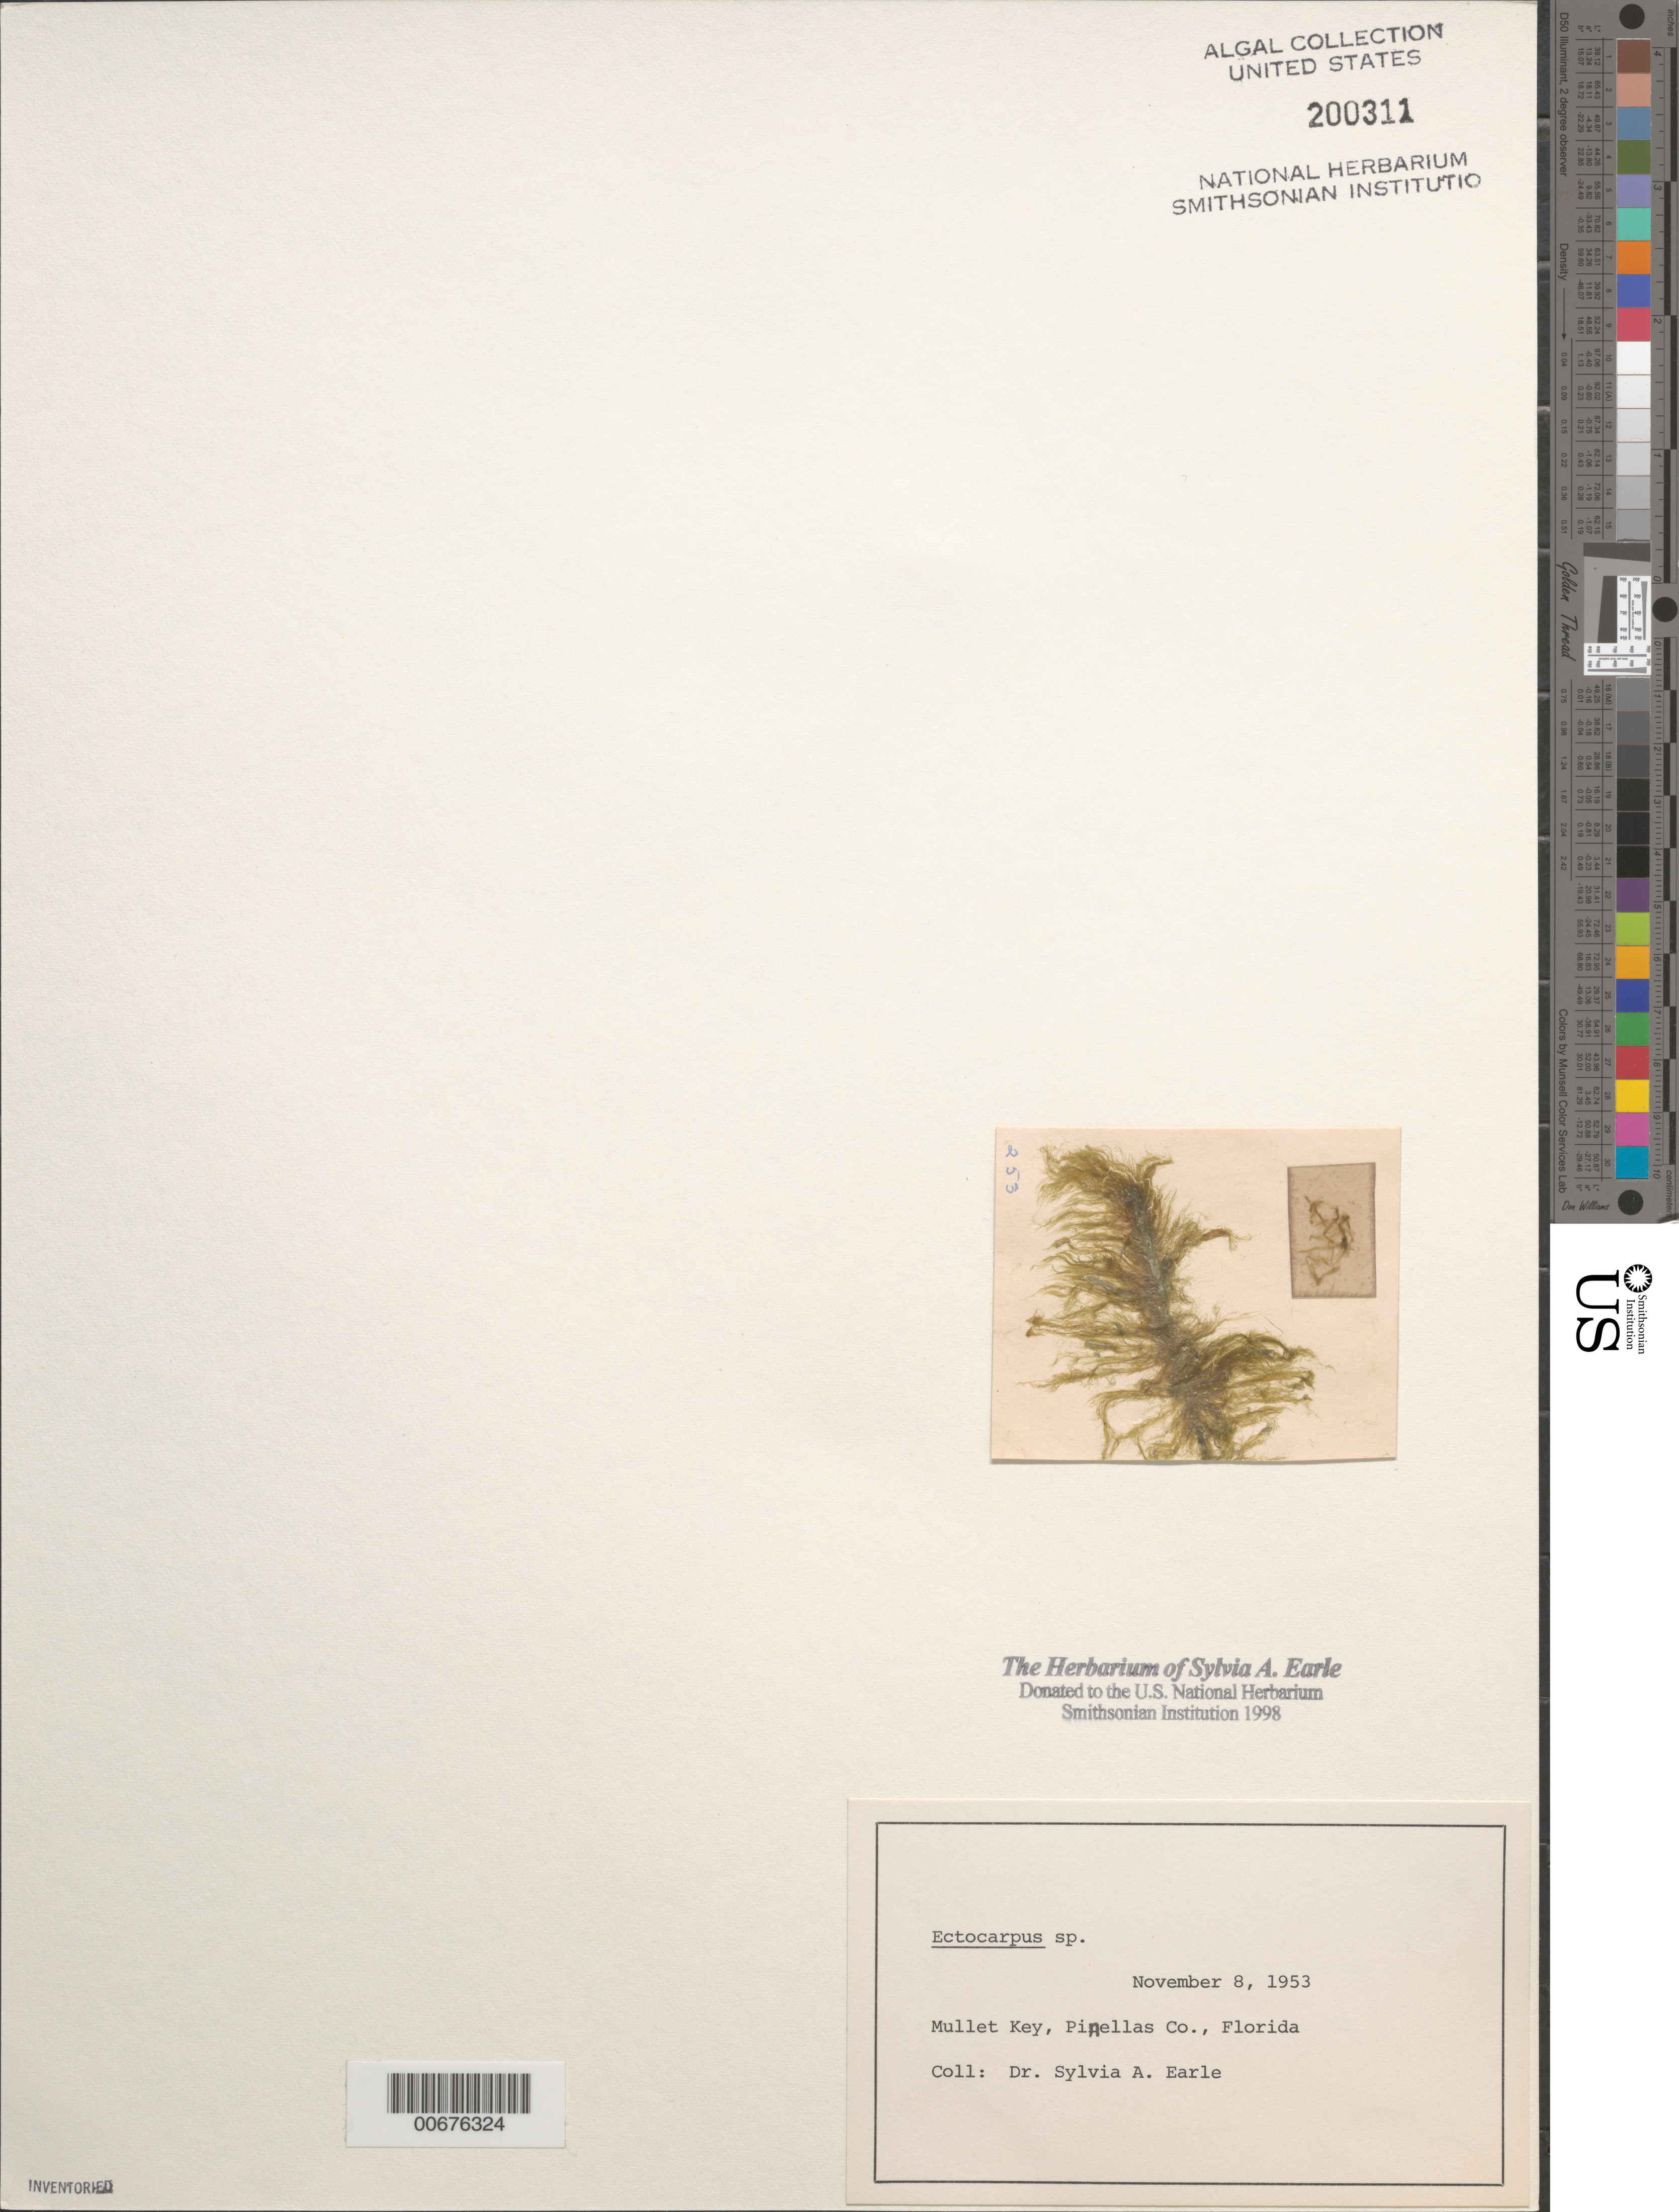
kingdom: Chromista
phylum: Ochrophyta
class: Phaeophyceae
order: Ectocarpales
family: Ectocarpaceae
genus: Ectocarpus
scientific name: Ectocarpus sp.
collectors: S. A. Earle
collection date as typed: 08 Nov 1953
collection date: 1953-11-08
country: United States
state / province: Florida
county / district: Pinellas County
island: Mullet Key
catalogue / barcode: US 200311